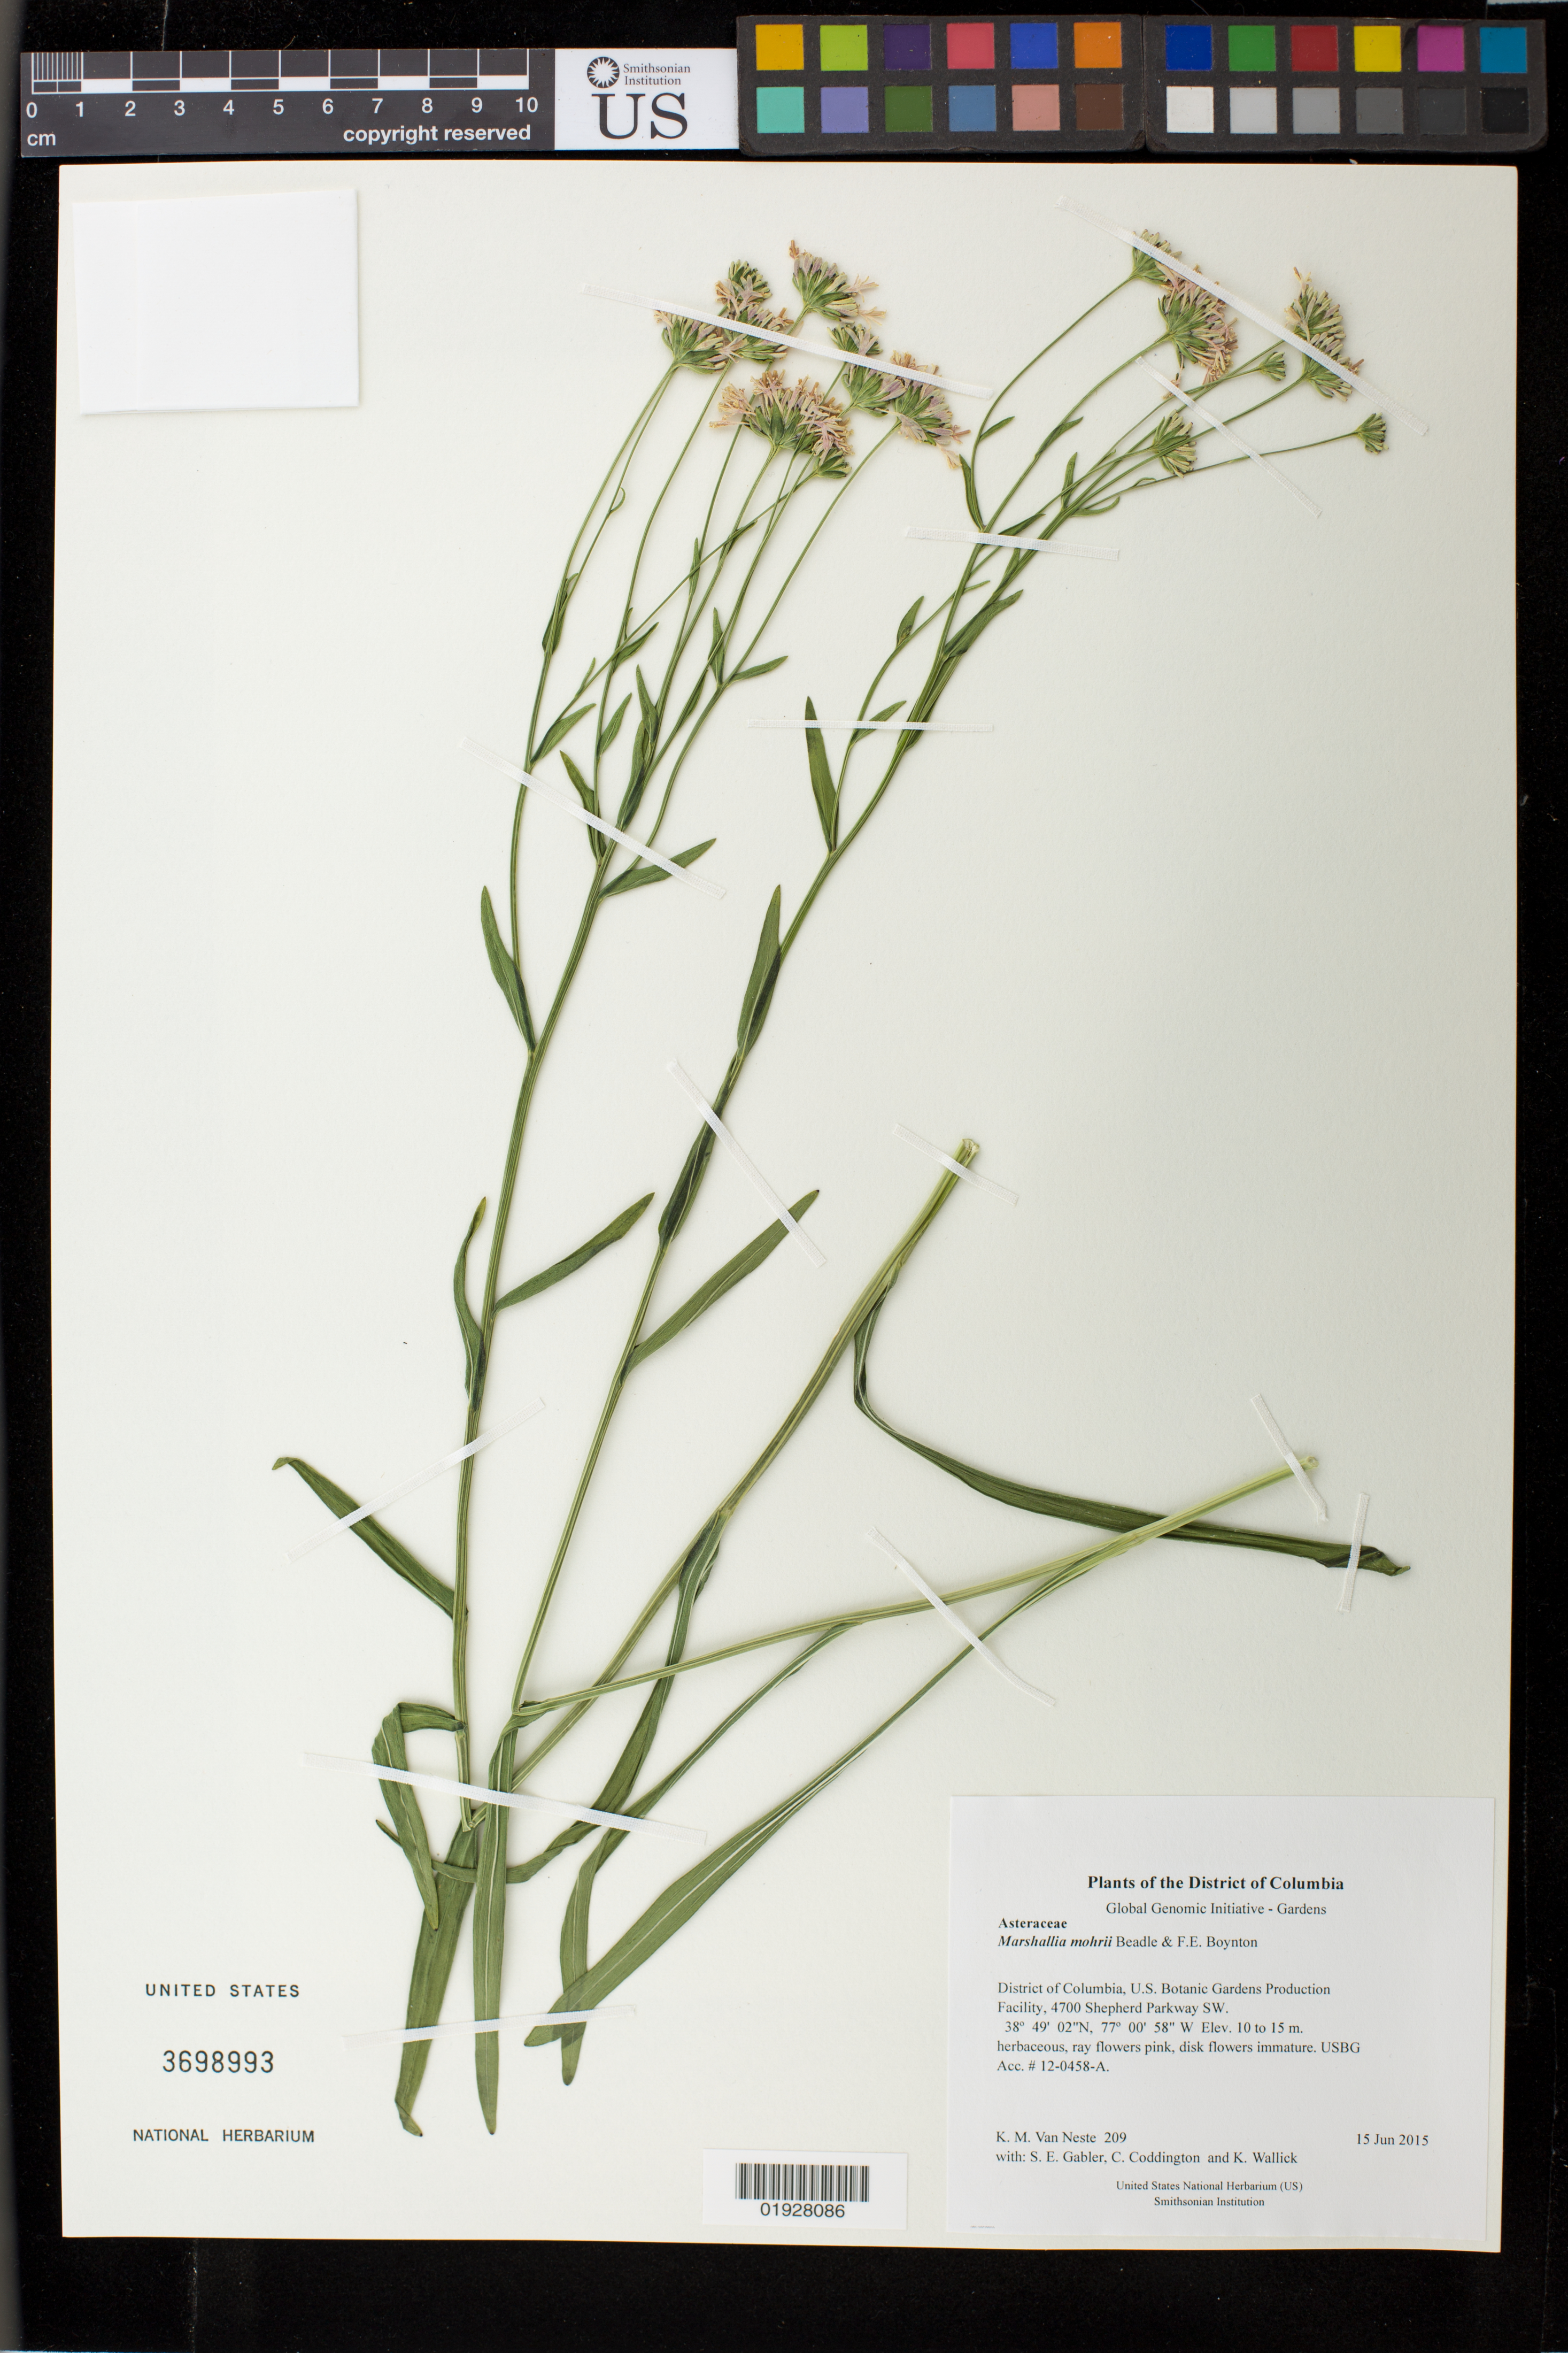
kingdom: Plantae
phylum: Tracheophyta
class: Magnoliopsida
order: Asterales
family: Asteraceae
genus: Marshallia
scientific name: Marshallia mohrii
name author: Beadle & F.E. Boynton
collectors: K. M. Van Neste, S. E. Gabler, C. Coddington & K. Wallick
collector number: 209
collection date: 2015-06-15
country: United States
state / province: District of Columbia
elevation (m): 10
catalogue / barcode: US 3698993